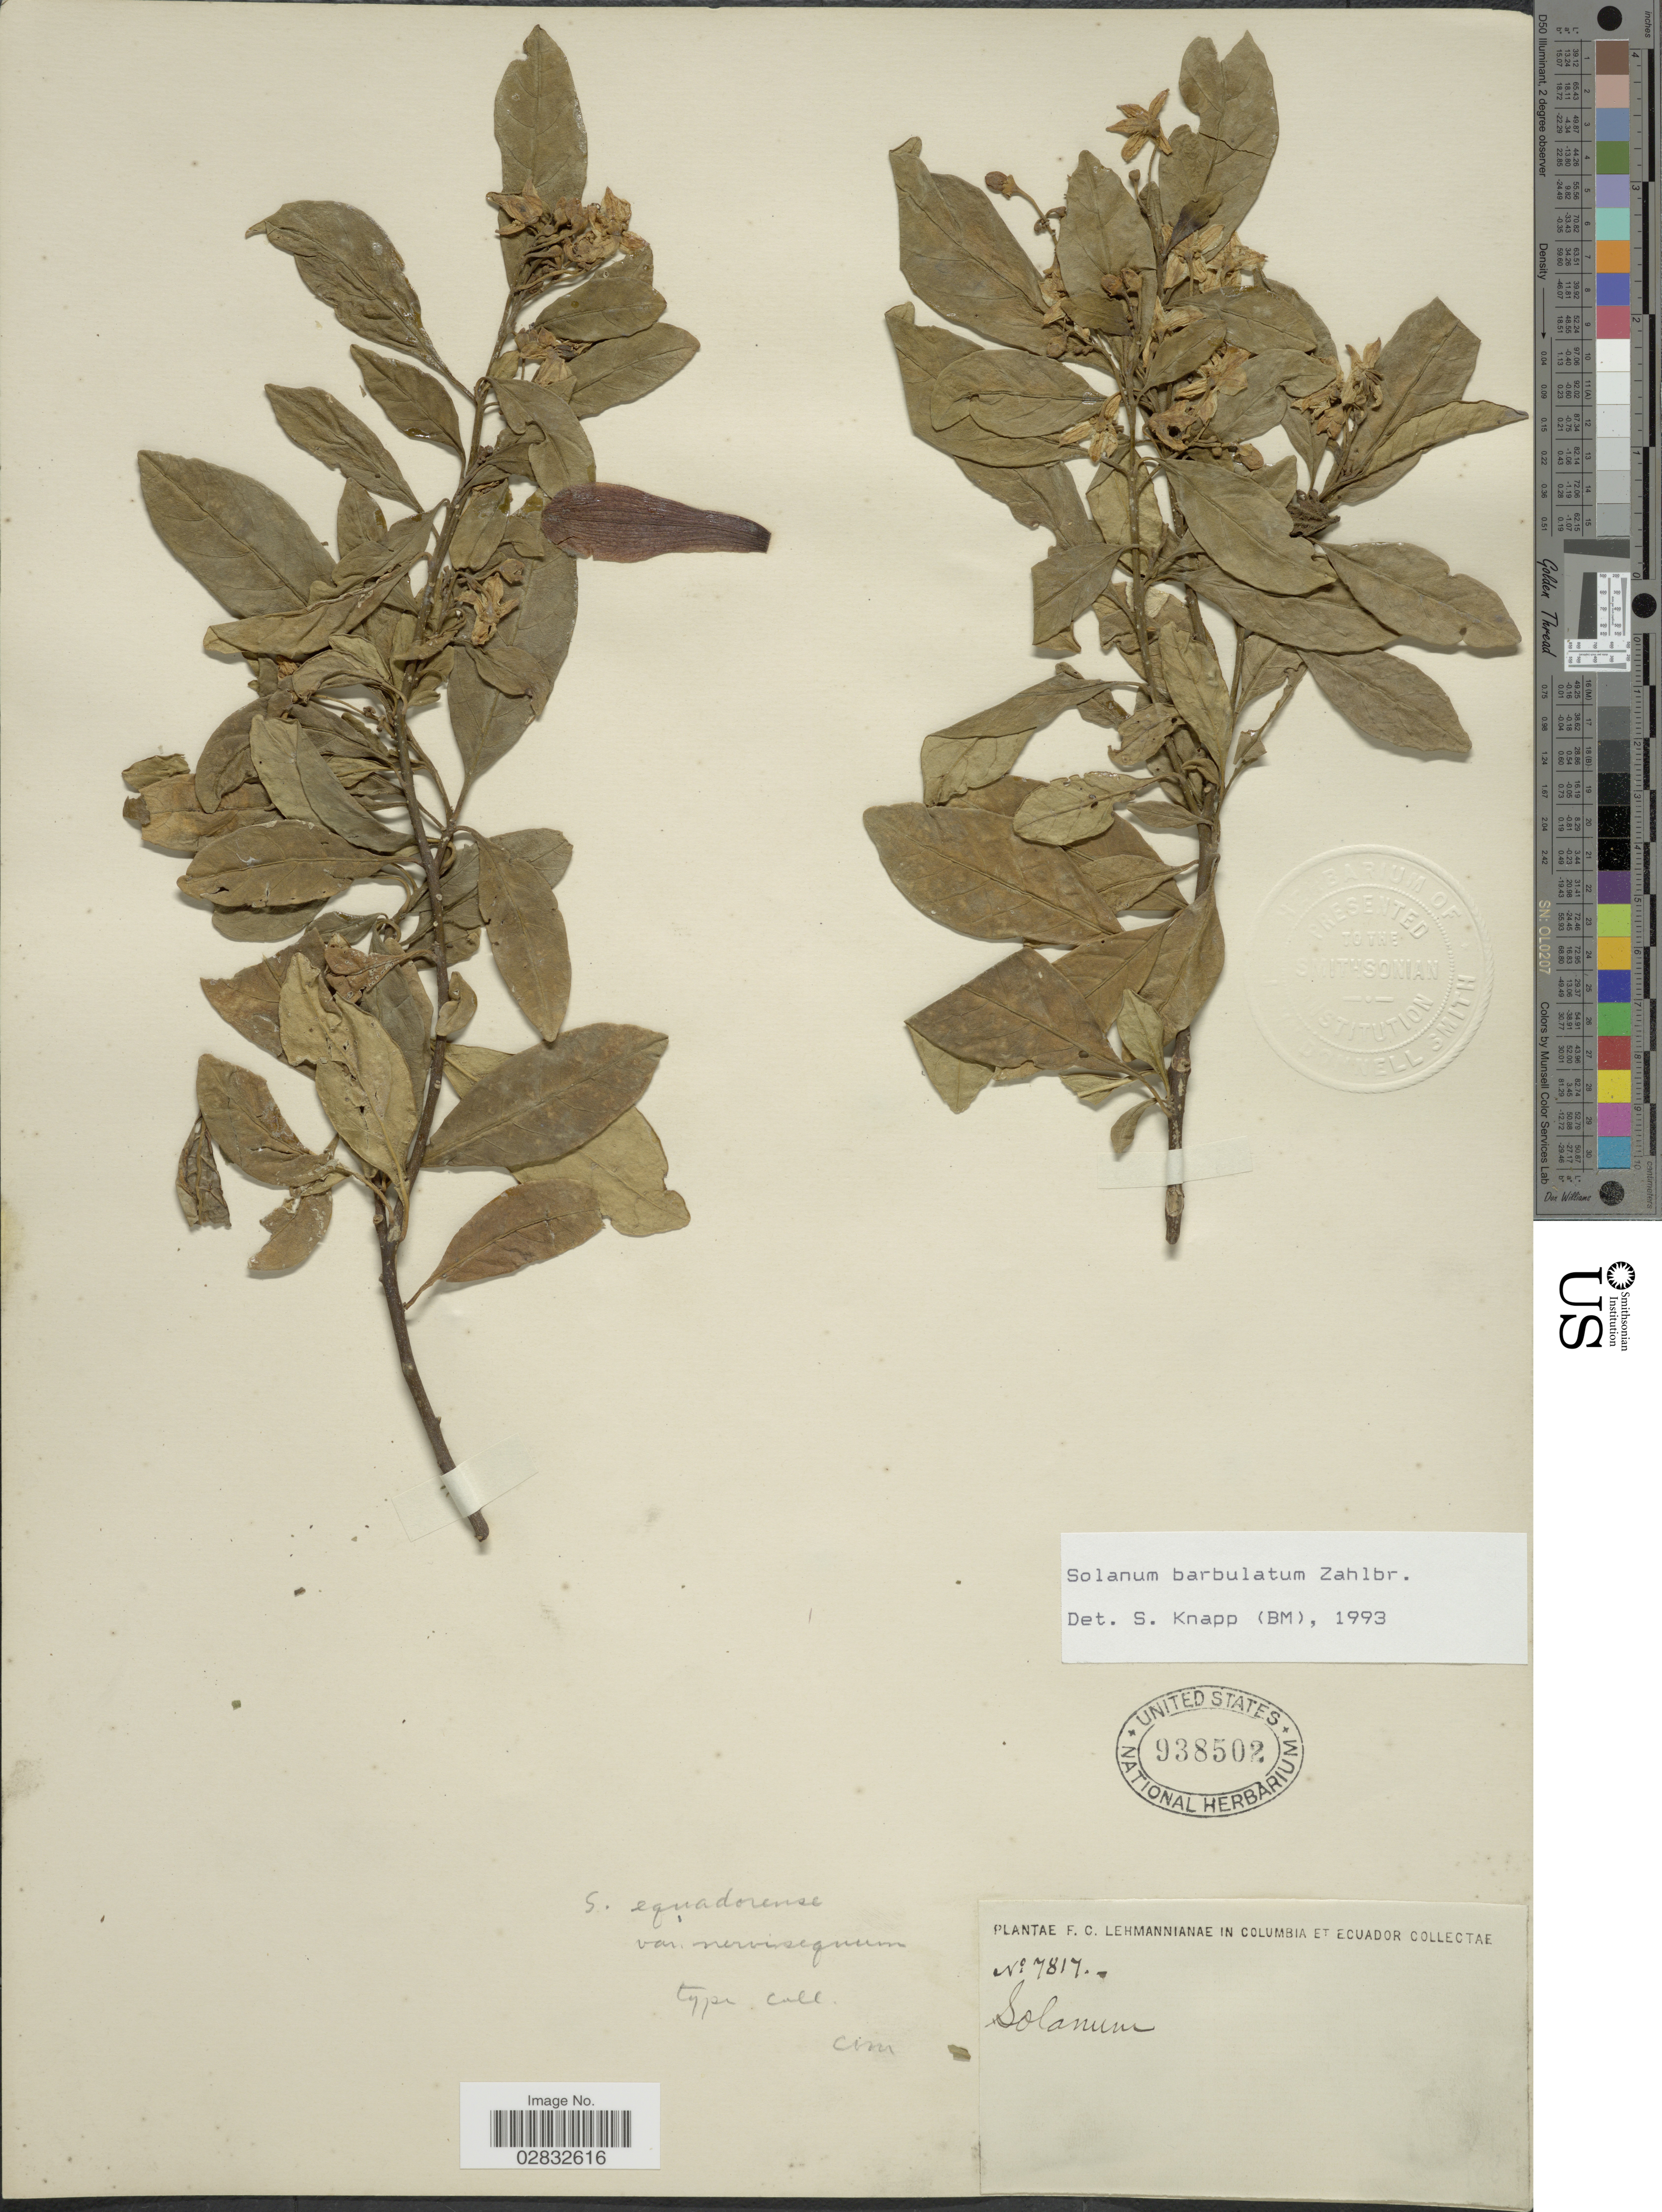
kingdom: Plantae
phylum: Tracheophyta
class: Magnoliopsida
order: Solanales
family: Solanaceae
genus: Solanum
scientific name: Solanum barbulatum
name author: Zahlbr.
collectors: F. C. Lehmann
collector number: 7817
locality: Columbia et Ecuador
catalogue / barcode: US 938502